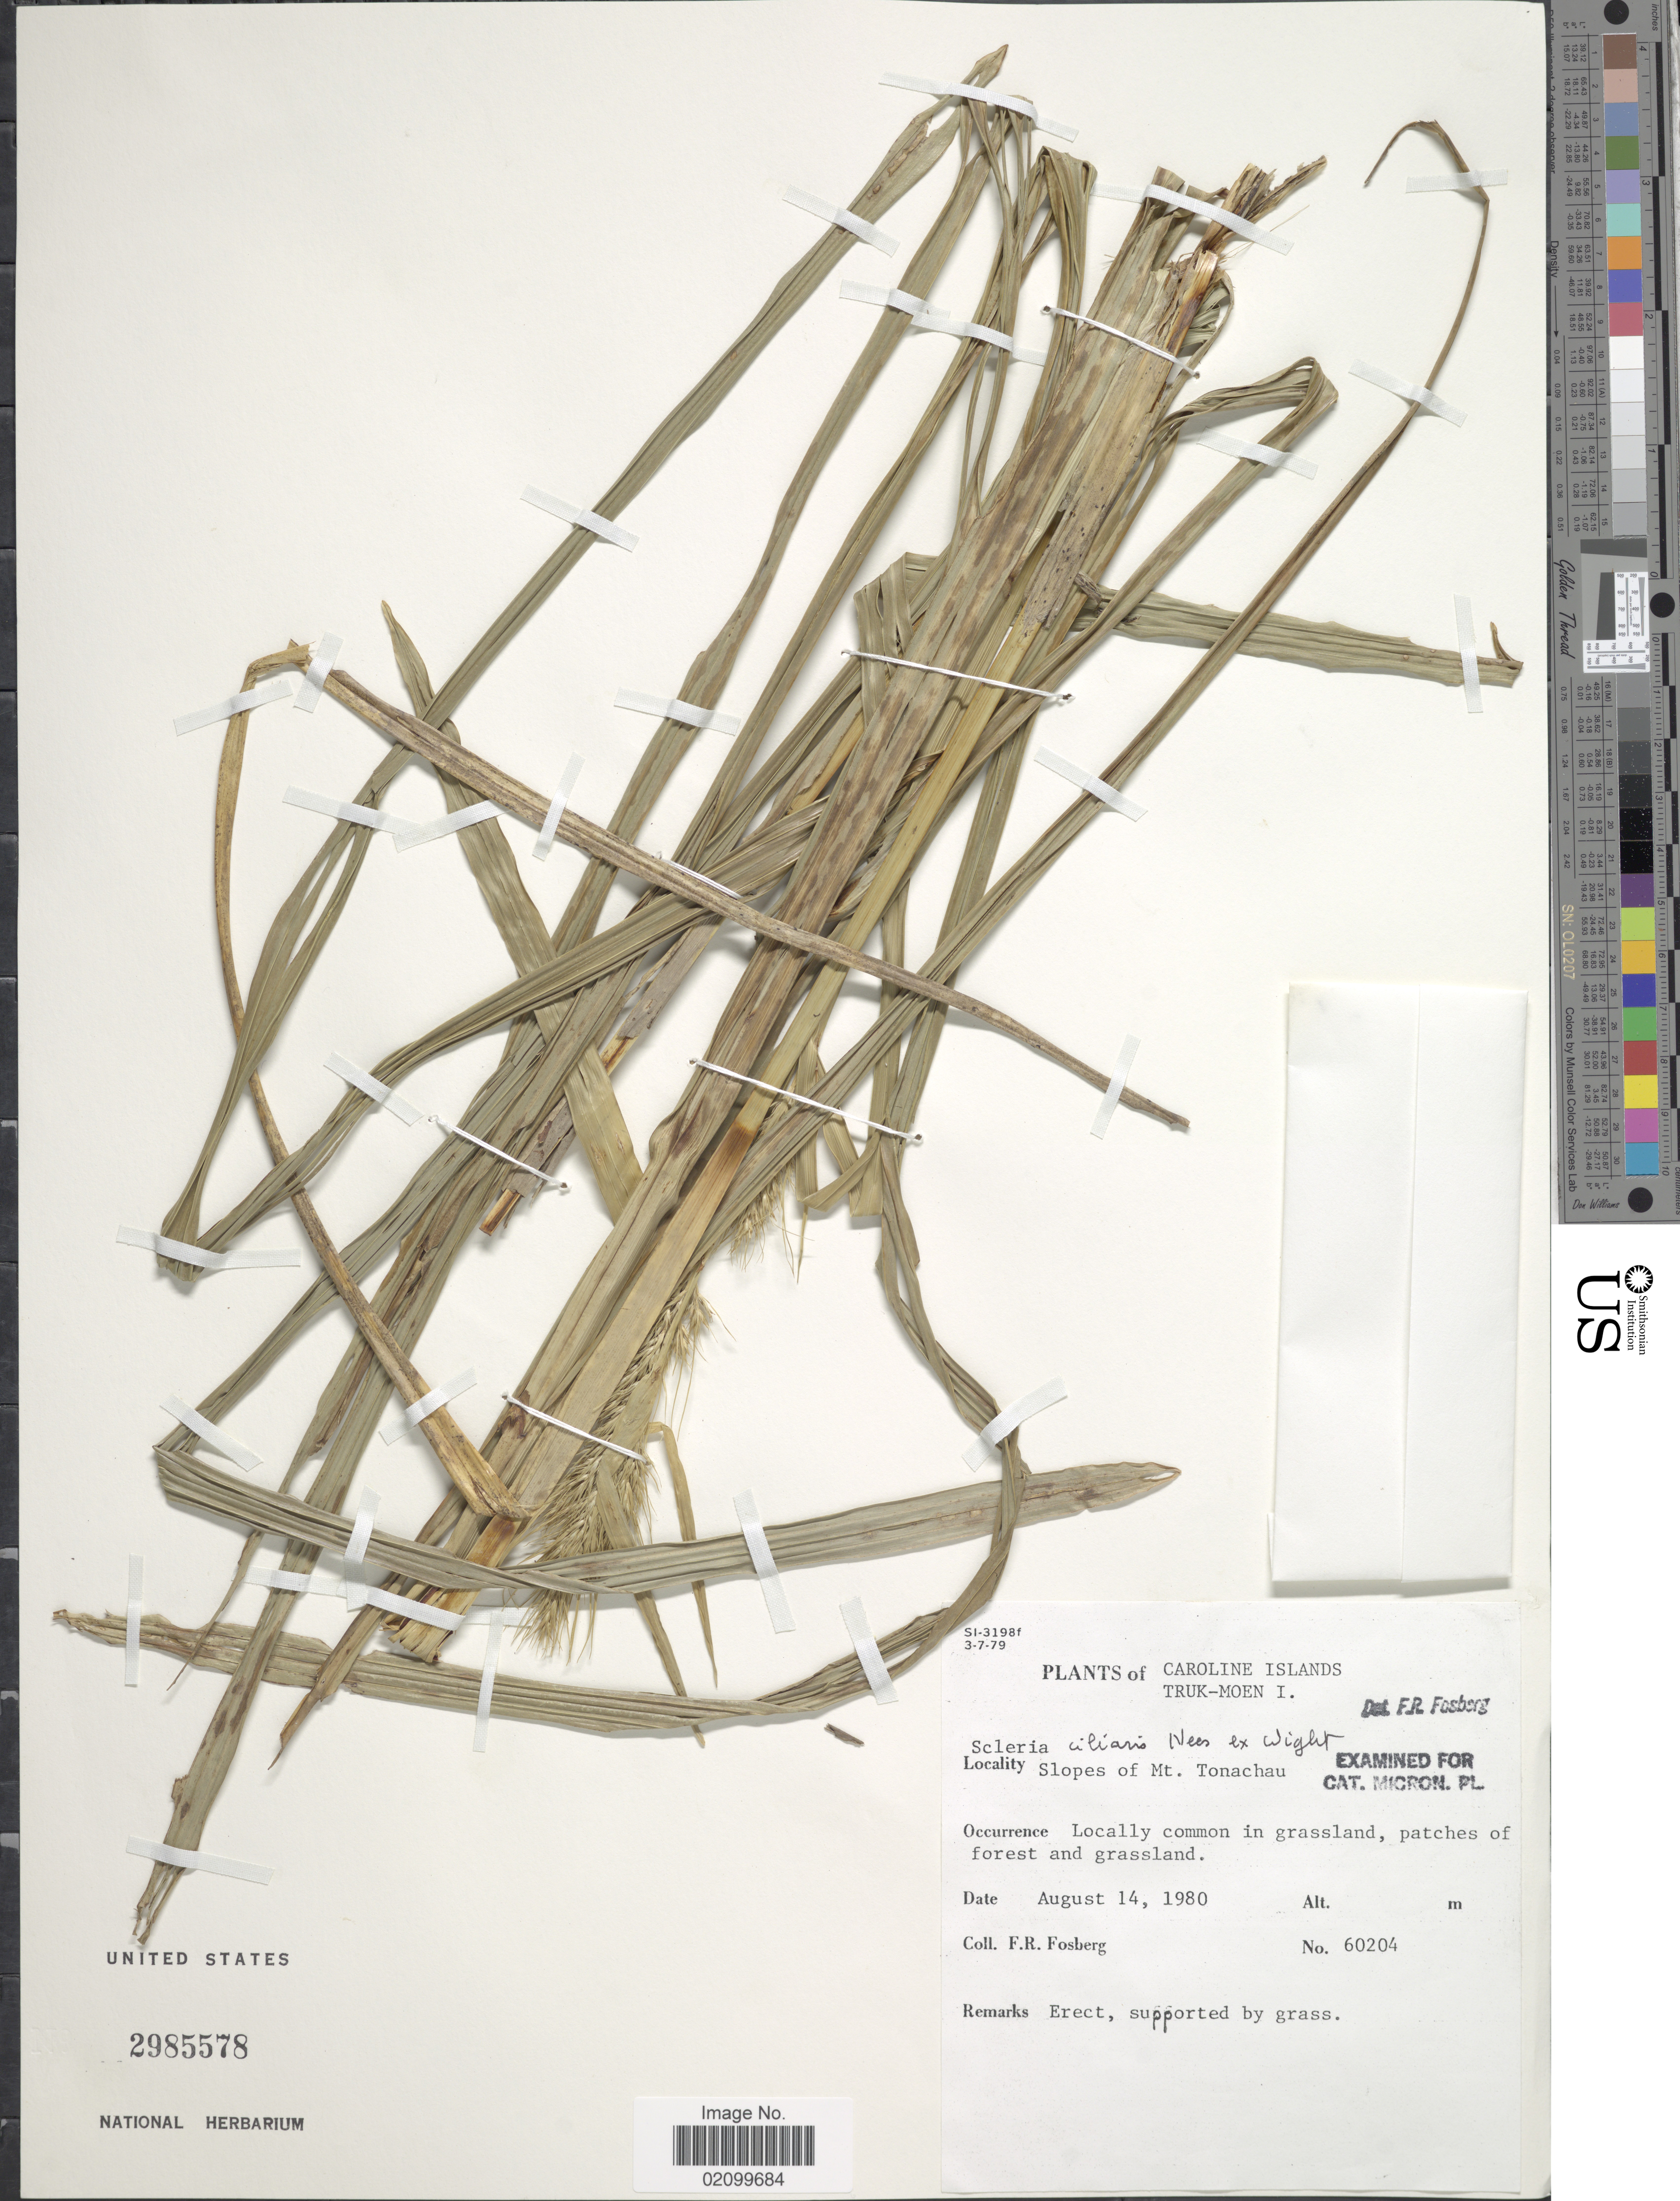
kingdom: Plantae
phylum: Tracheophyta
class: Liliopsida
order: Poales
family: Cyperaceae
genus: Scleria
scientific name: Scleria ciliaris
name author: Nees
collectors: F. R. Fosberg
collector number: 60204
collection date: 1980-08-14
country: Micronesia, Federated States of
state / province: Truk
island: Moen [Wono]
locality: Caroline Islands. Truk- Moen I. Slopes of Mt. Tonachau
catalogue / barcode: US 2985578